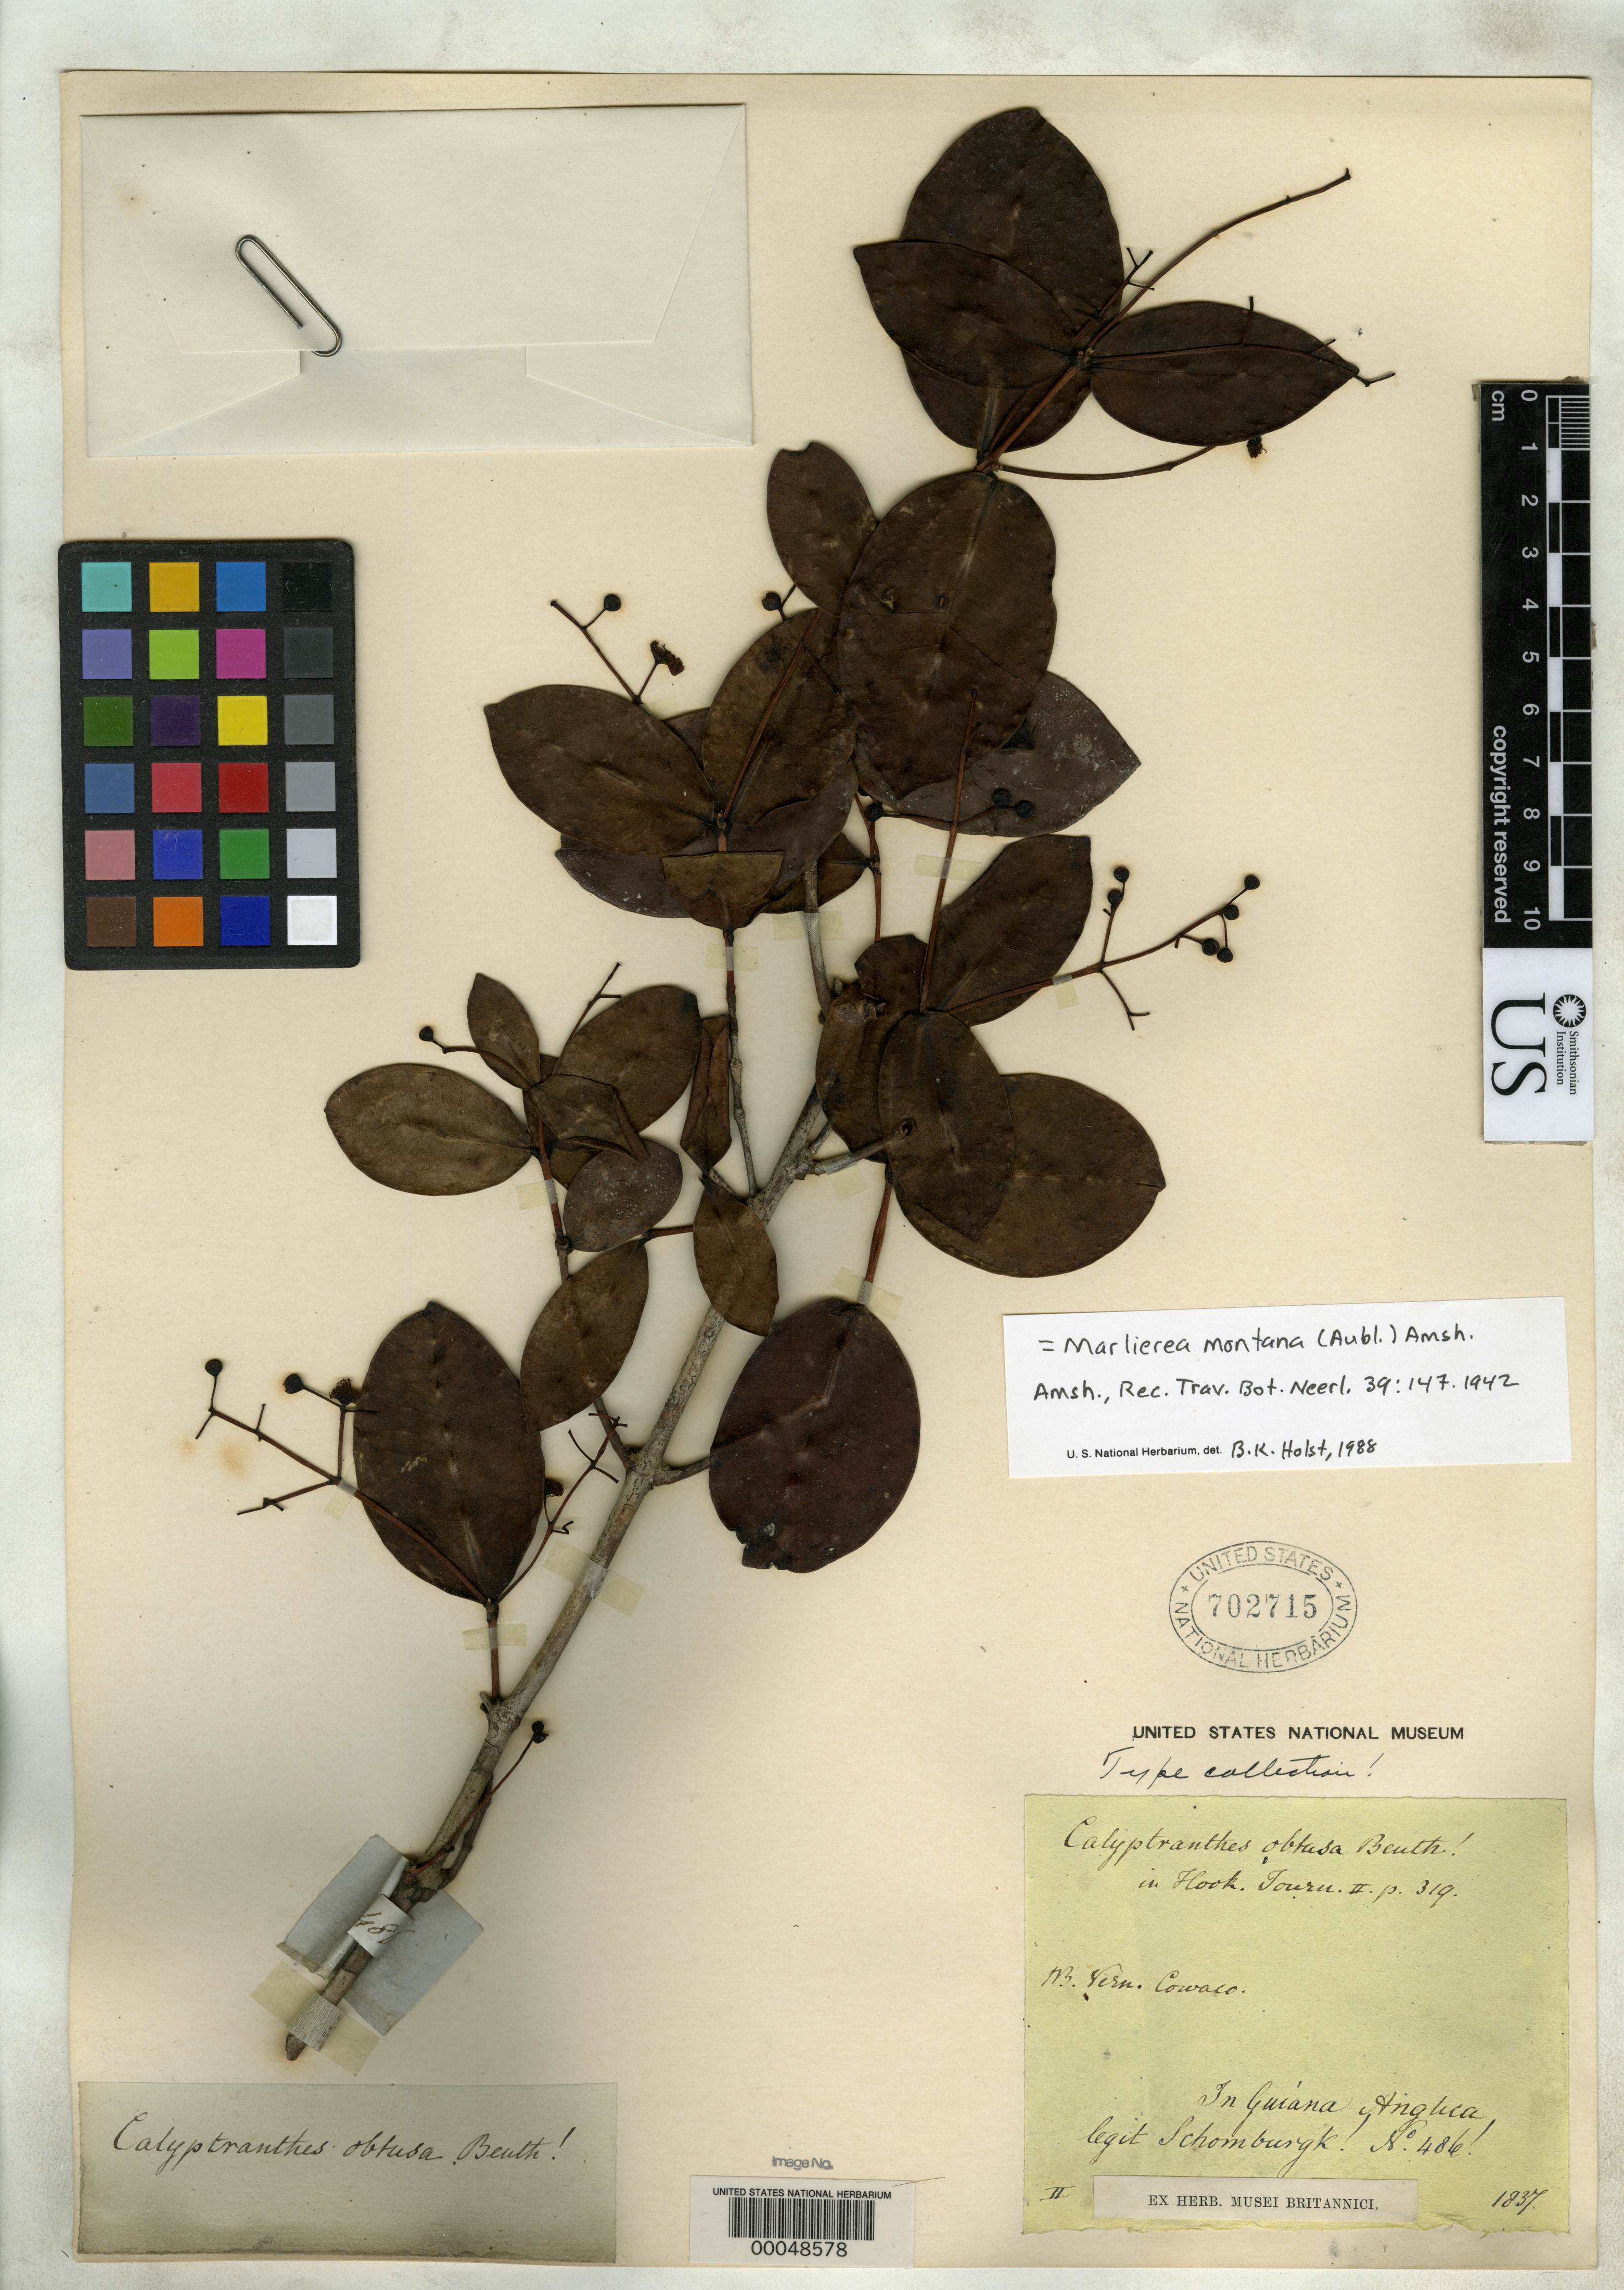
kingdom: Plantae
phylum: Tracheophyta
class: Magnoliopsida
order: Myrtales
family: Myrtaceae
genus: Calyptranthes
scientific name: Calyptranthes obtusa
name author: Benth.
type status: Isotype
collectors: M. R. Schomburgk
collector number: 486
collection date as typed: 1837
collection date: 1837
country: Guyana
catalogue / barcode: US 702715